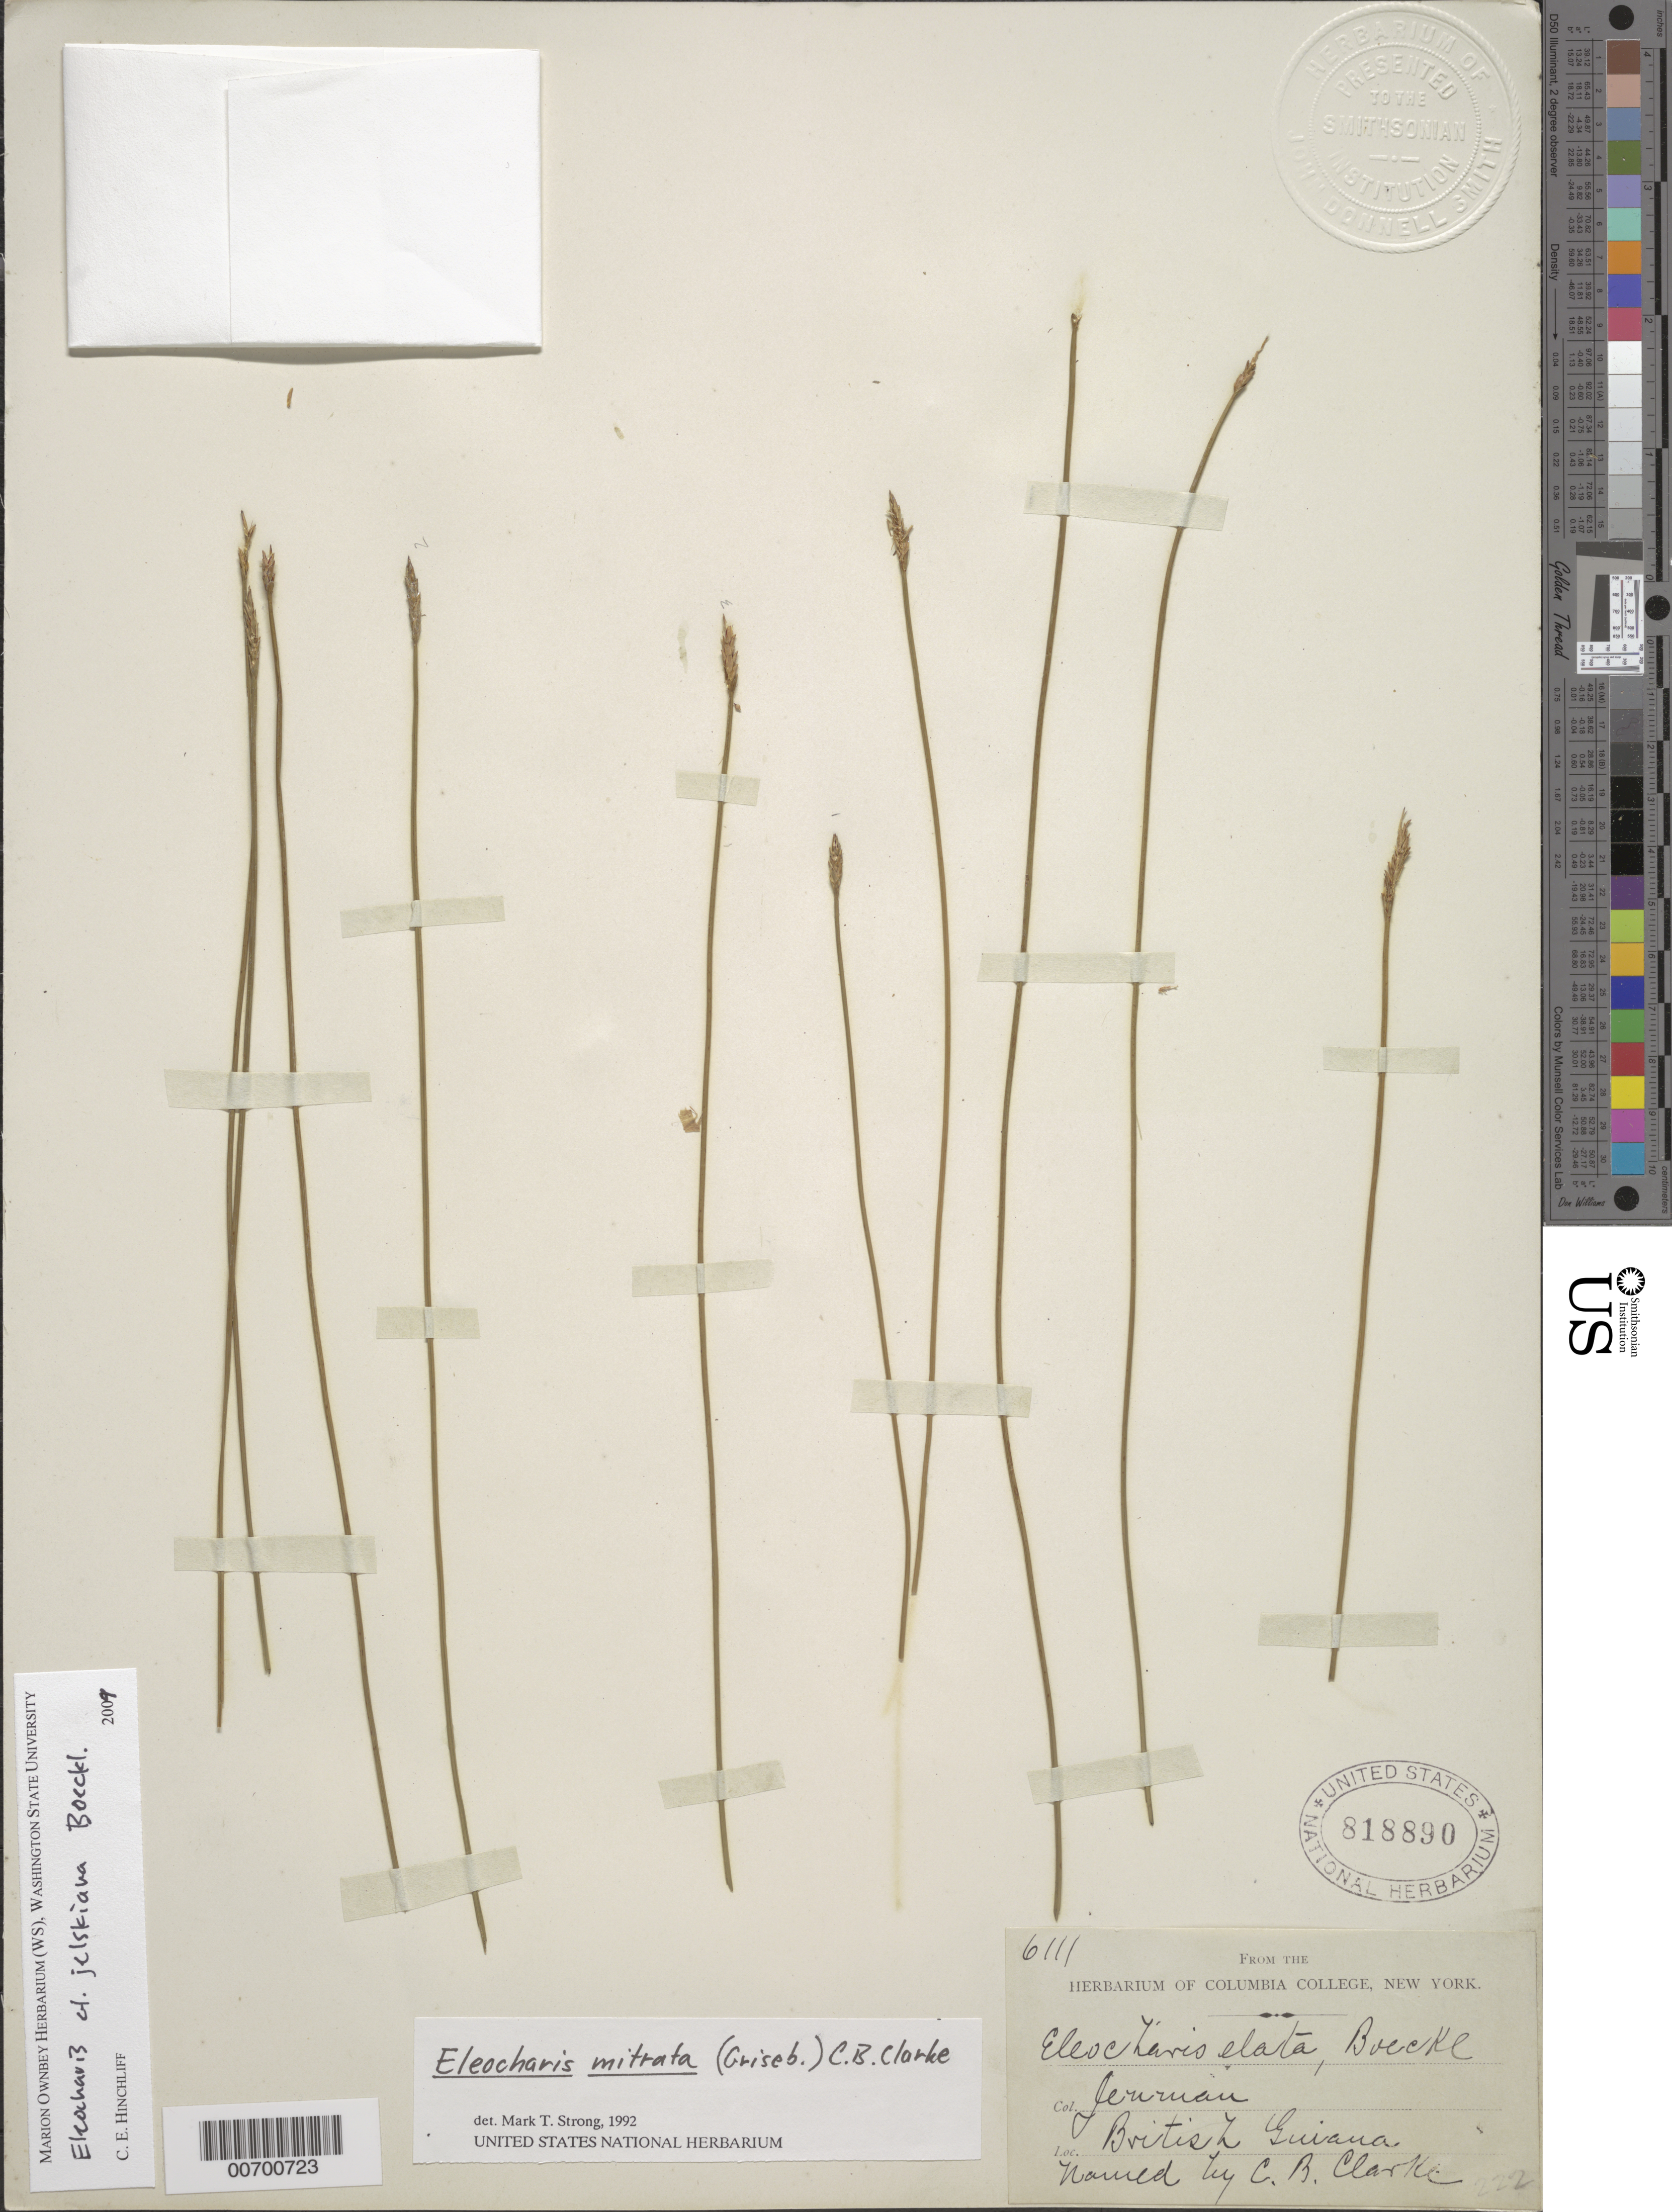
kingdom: Plantae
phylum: Tracheophyta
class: Liliopsida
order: Poales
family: Cyperaceae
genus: Eleocharis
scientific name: Eleocharis plicarhachis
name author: (Griseb.) Svenson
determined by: Strong, Mark T., (BOT), Smithsonian Institution - National Museum of Natural History (UNITED STATES)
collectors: G. S. Jenman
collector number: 6111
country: Guyana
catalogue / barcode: US 818890